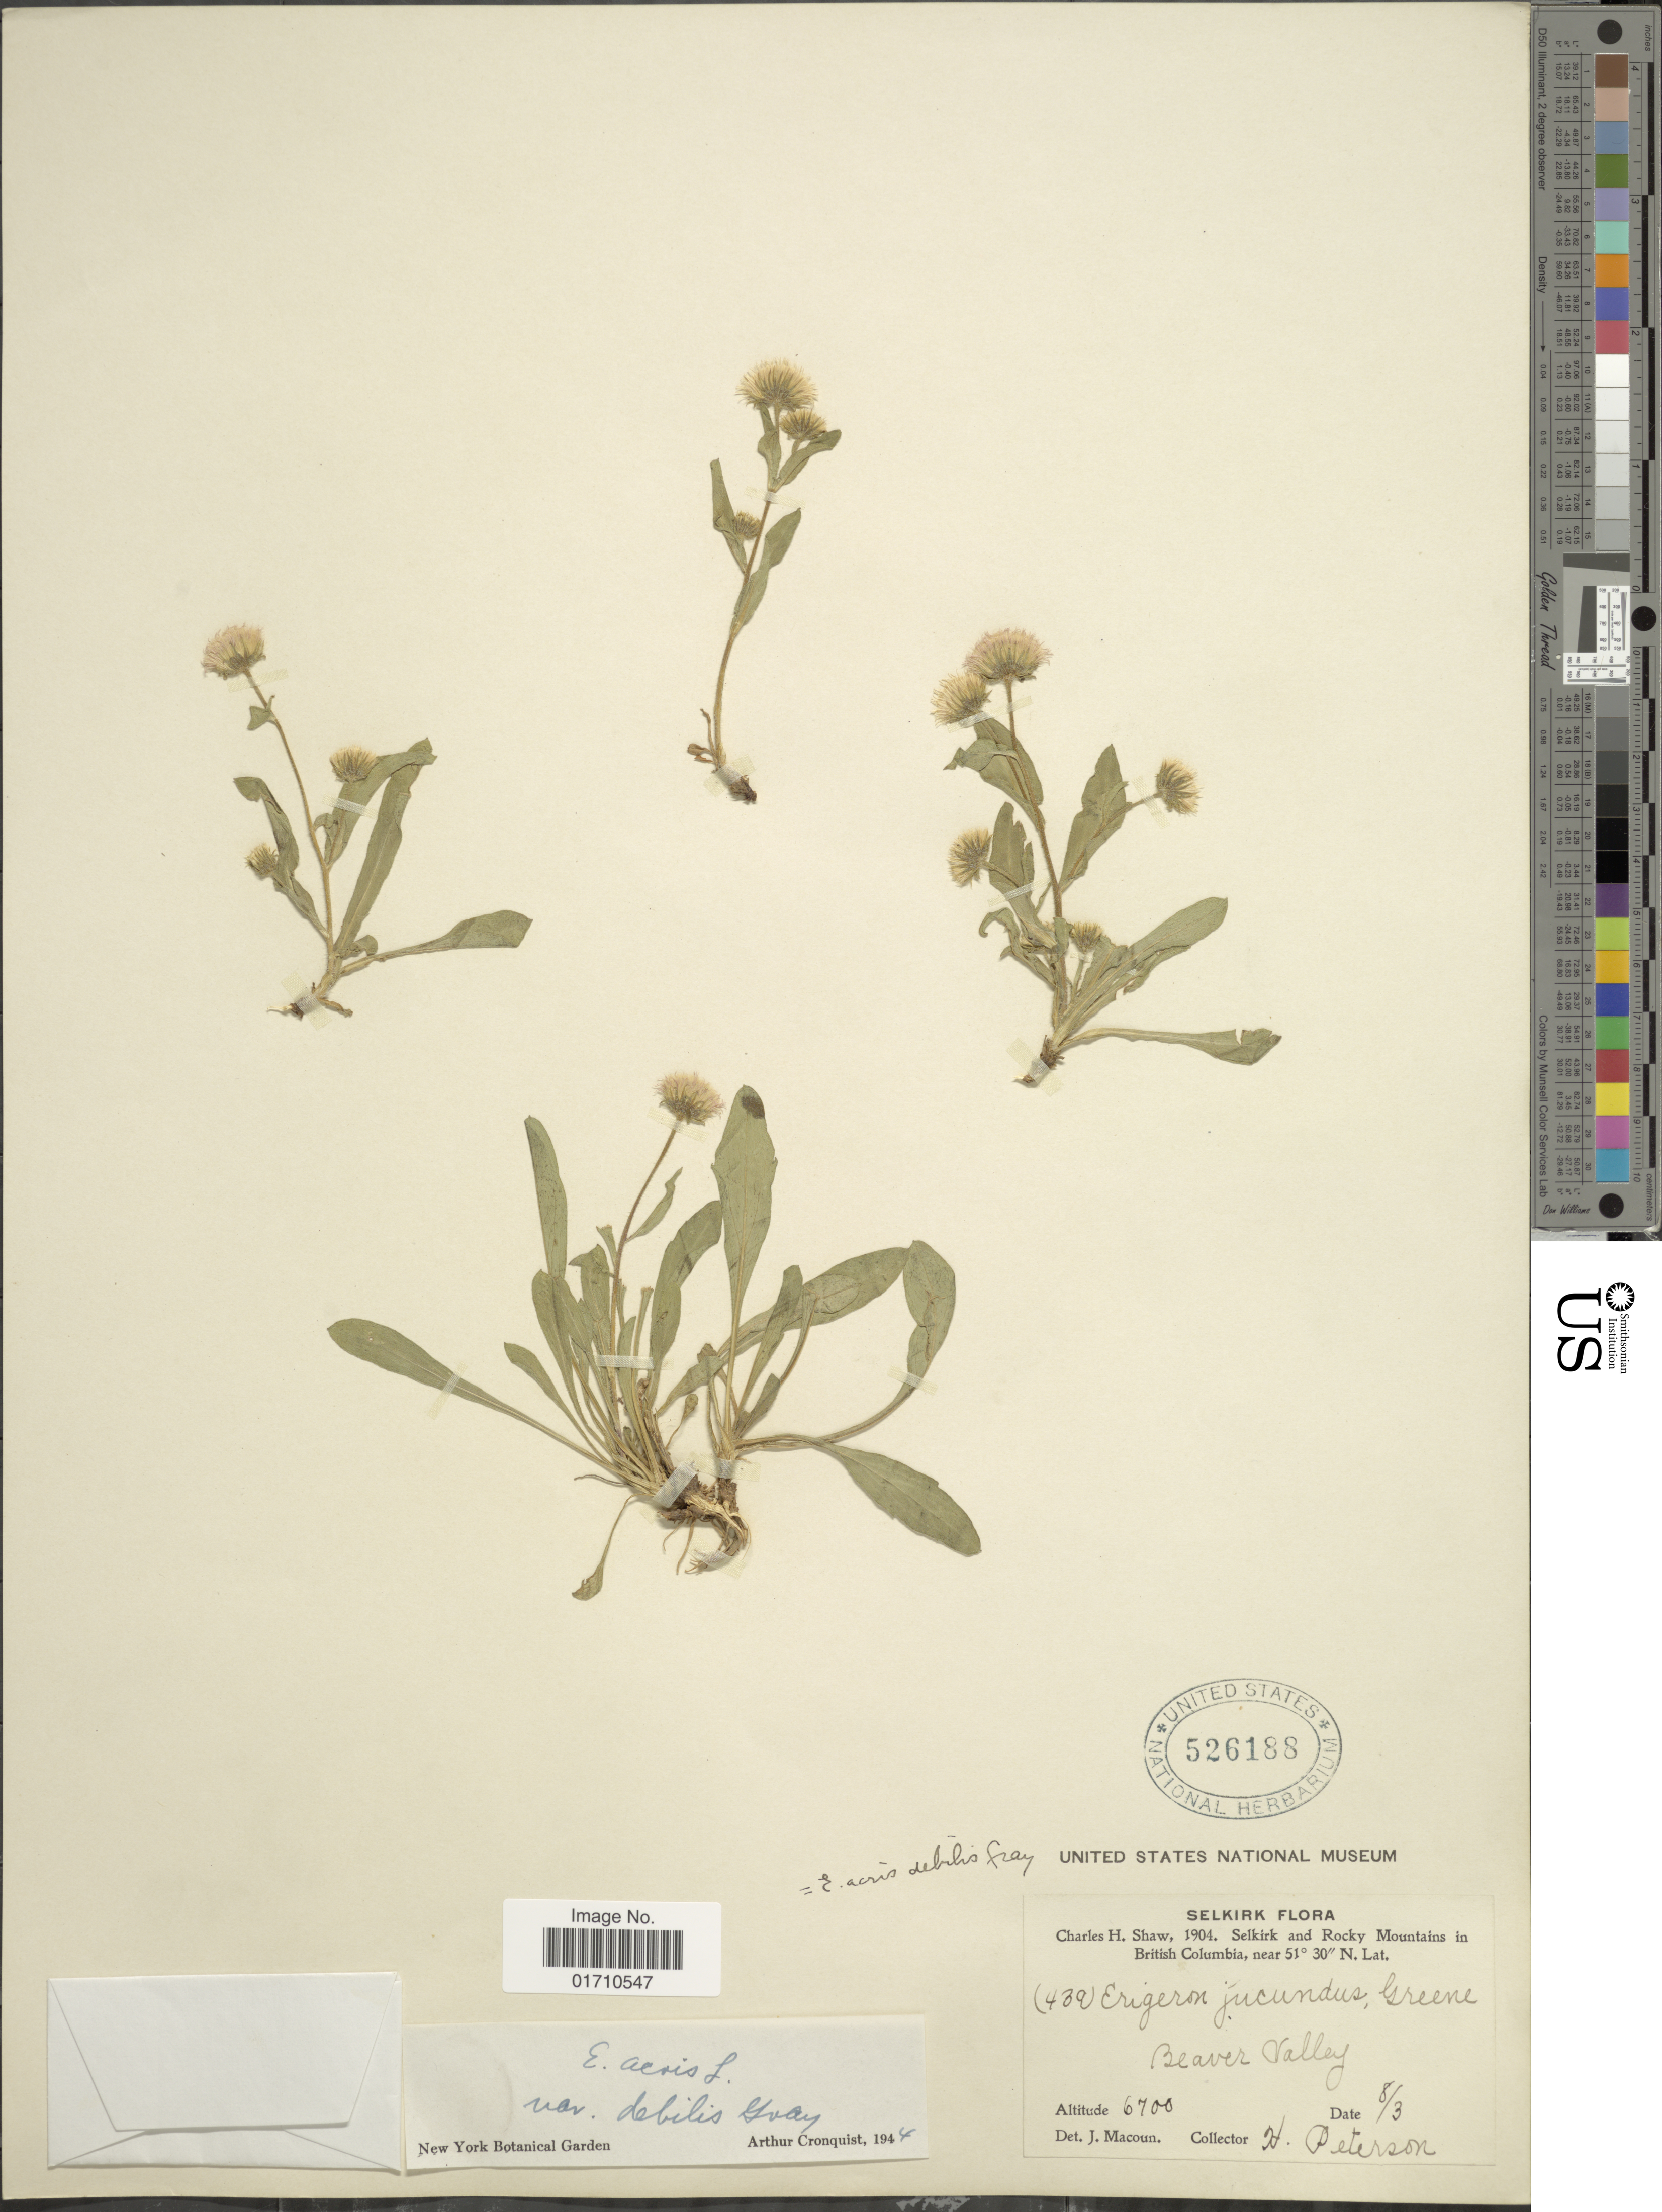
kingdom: Plantae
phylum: Tracheophyta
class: Magnoliopsida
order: Asterales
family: Asteraceae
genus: Erigeron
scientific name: Erigeron acris var. debilis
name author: A. Gray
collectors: H. Peterson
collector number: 43q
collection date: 1904-03-08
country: Canada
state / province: British Columbia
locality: Selkirk and Rocky Mountains, In British Columbia, Beaver Valley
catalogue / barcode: US 526188